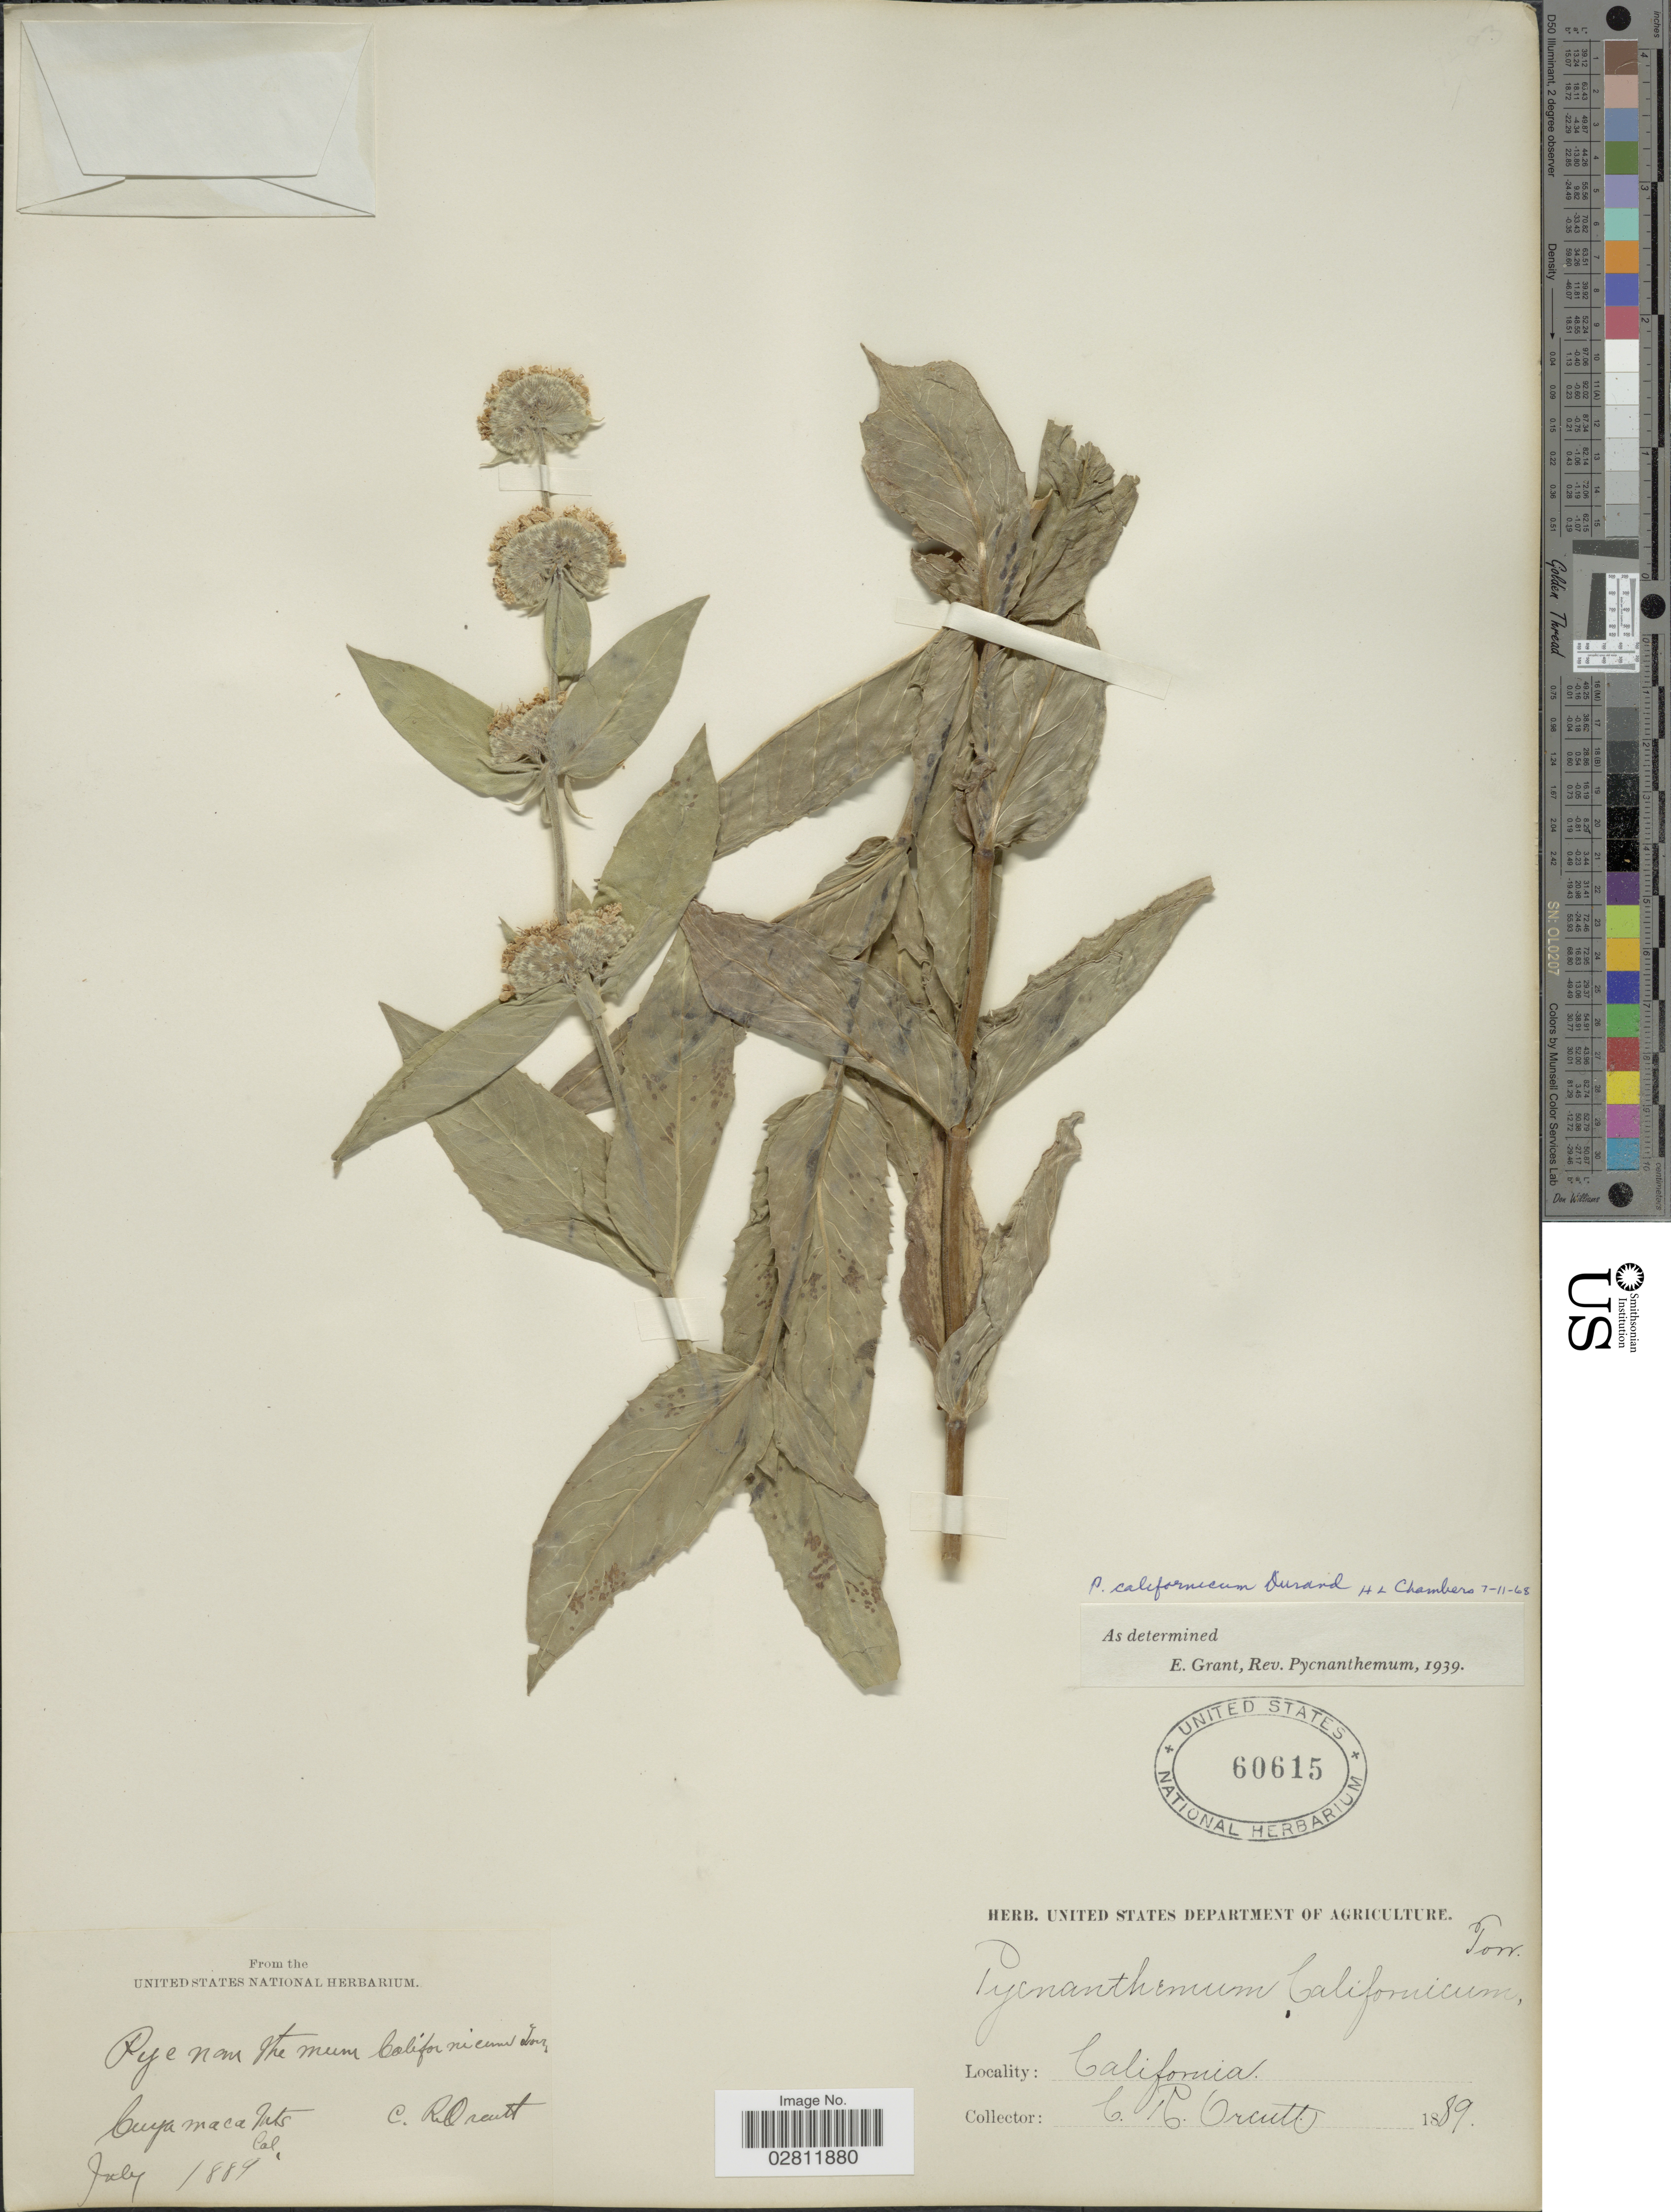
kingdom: Plantae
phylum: Tracheophyta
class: Magnoliopsida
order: Lamiales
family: Lamiaceae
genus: Pycnanthemum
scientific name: Pycnanthemum californicum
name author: Torr. ex Durand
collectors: C. R. Orcutt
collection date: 1889-07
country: United States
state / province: California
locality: Cuyamaca Mts.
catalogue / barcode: US 60615